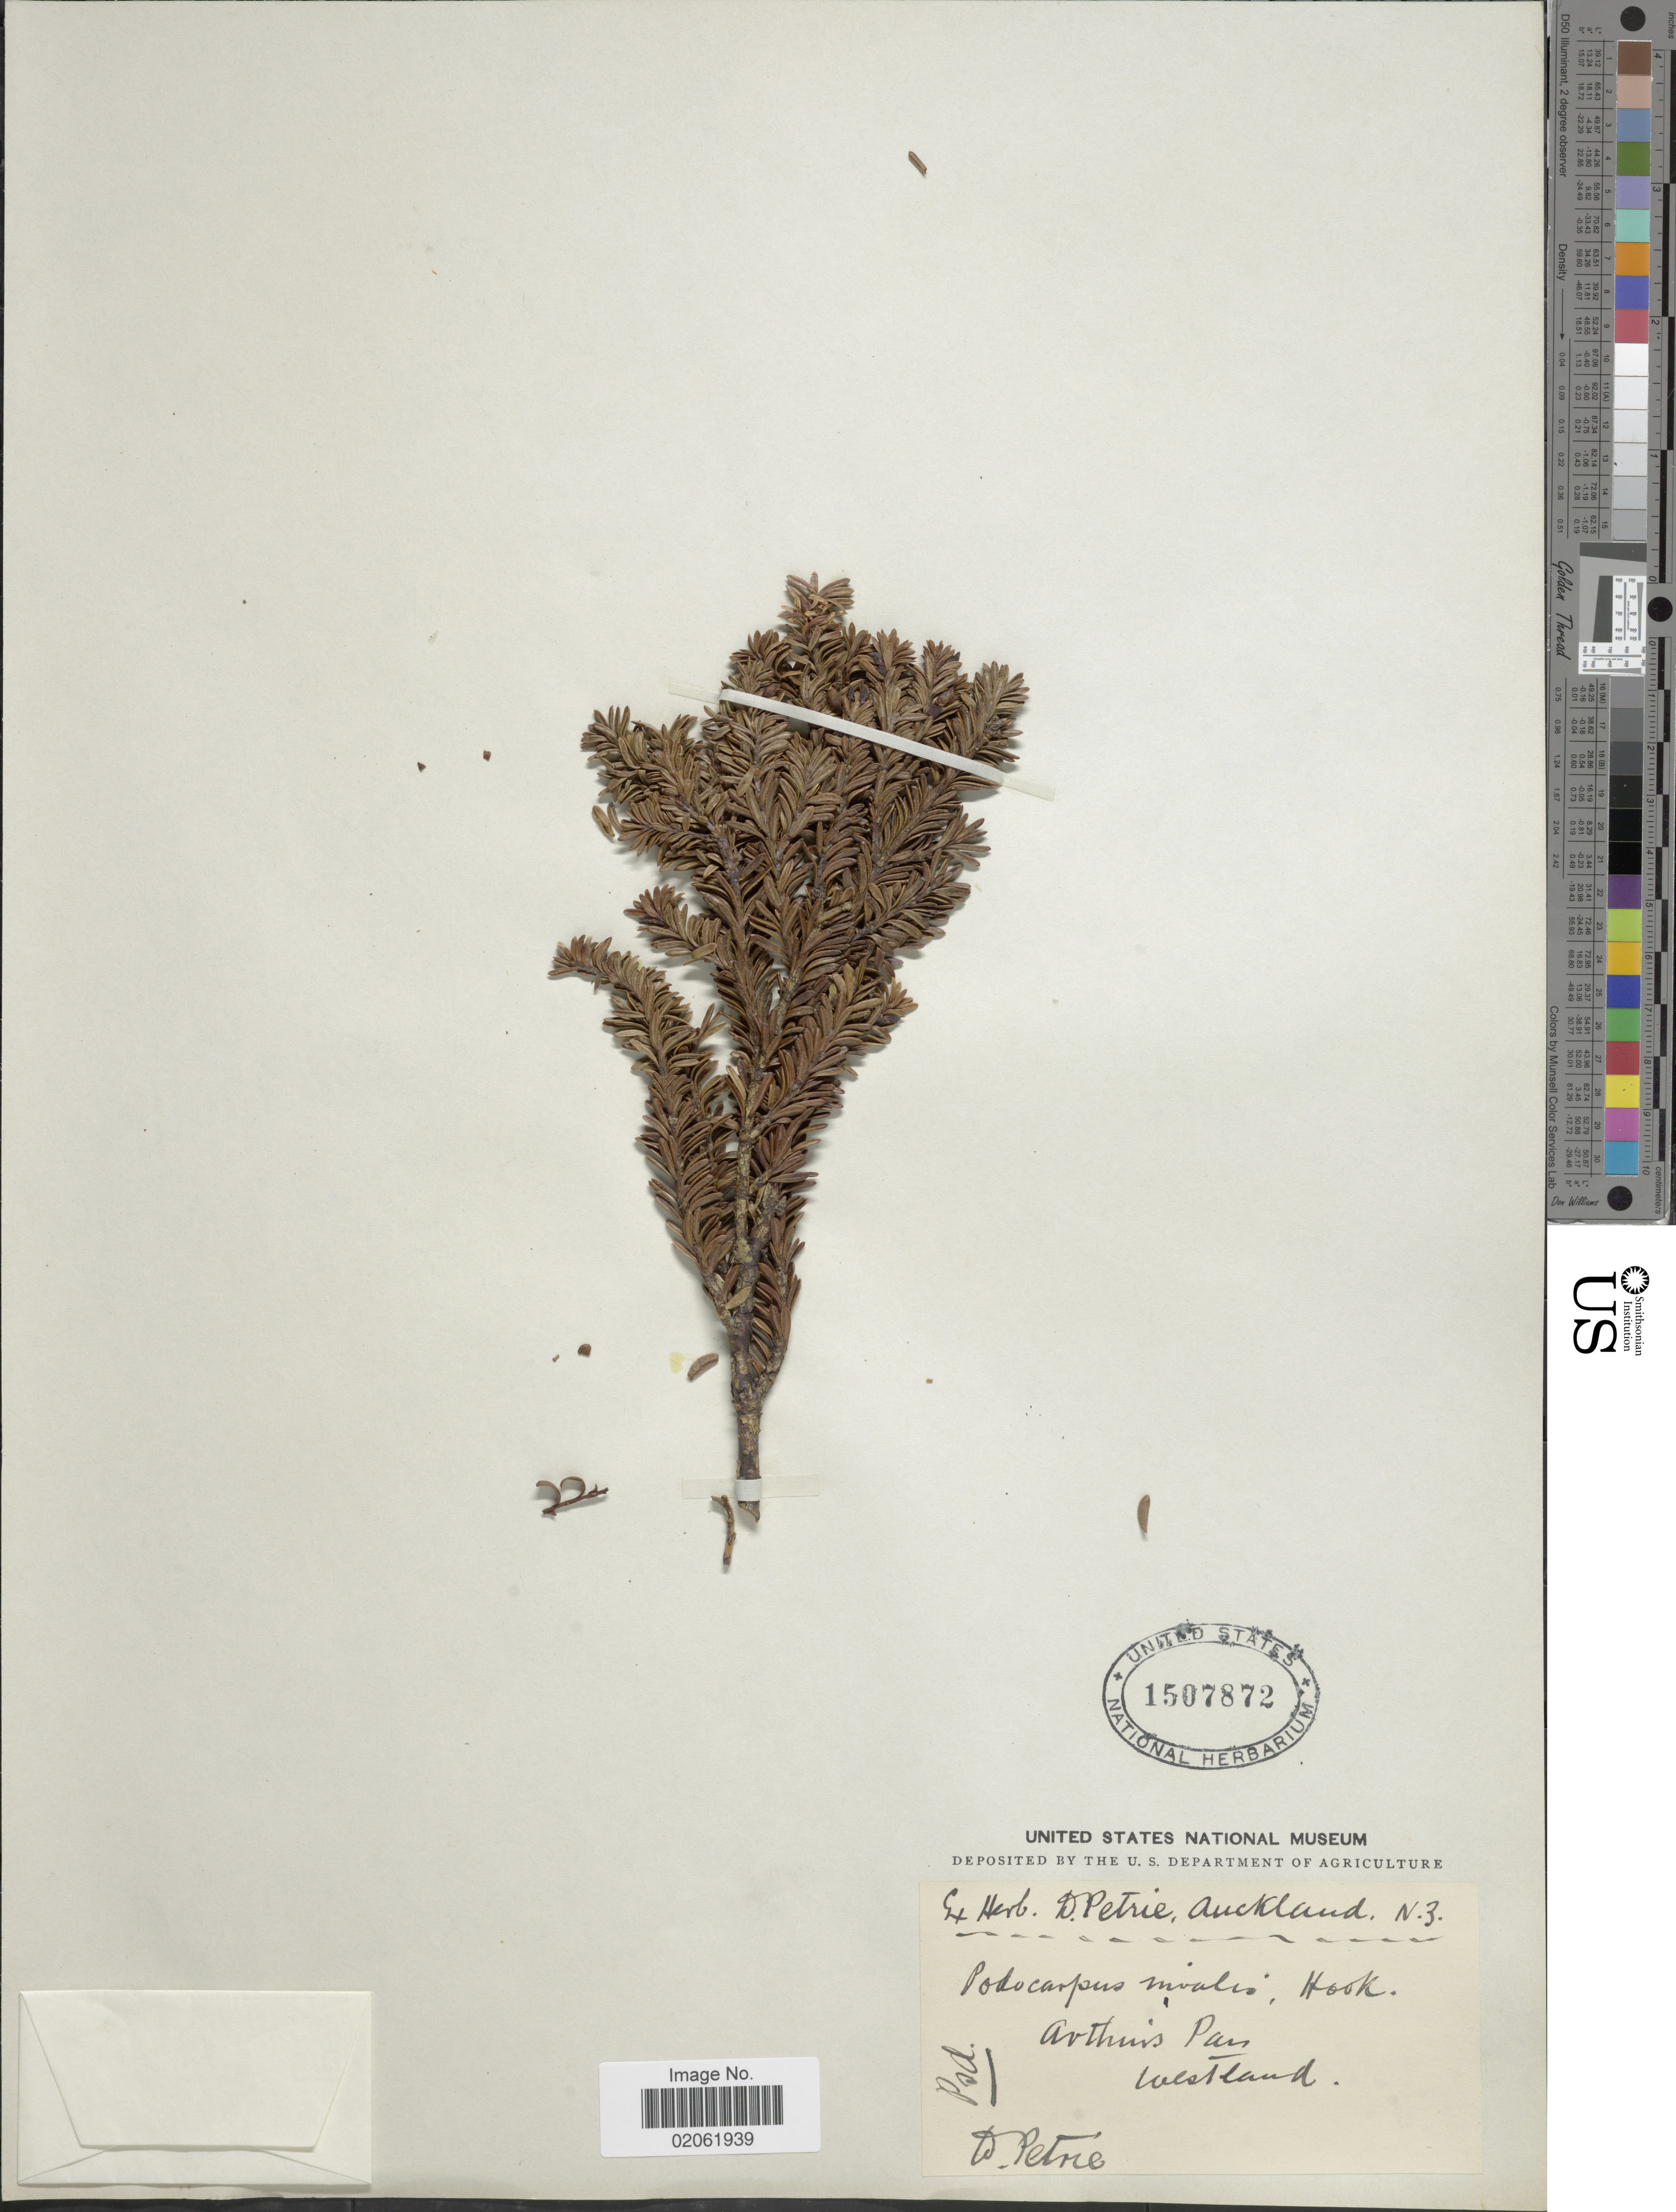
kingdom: Plantae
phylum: Tracheophyta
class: Pinopsida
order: Pinales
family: Podocarpaceae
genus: Podocarpus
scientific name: Podocarpus nivalis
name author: Hook.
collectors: D. Petrie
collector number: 3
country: New Zealand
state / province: Auckland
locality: Westland.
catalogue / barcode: US 1507872